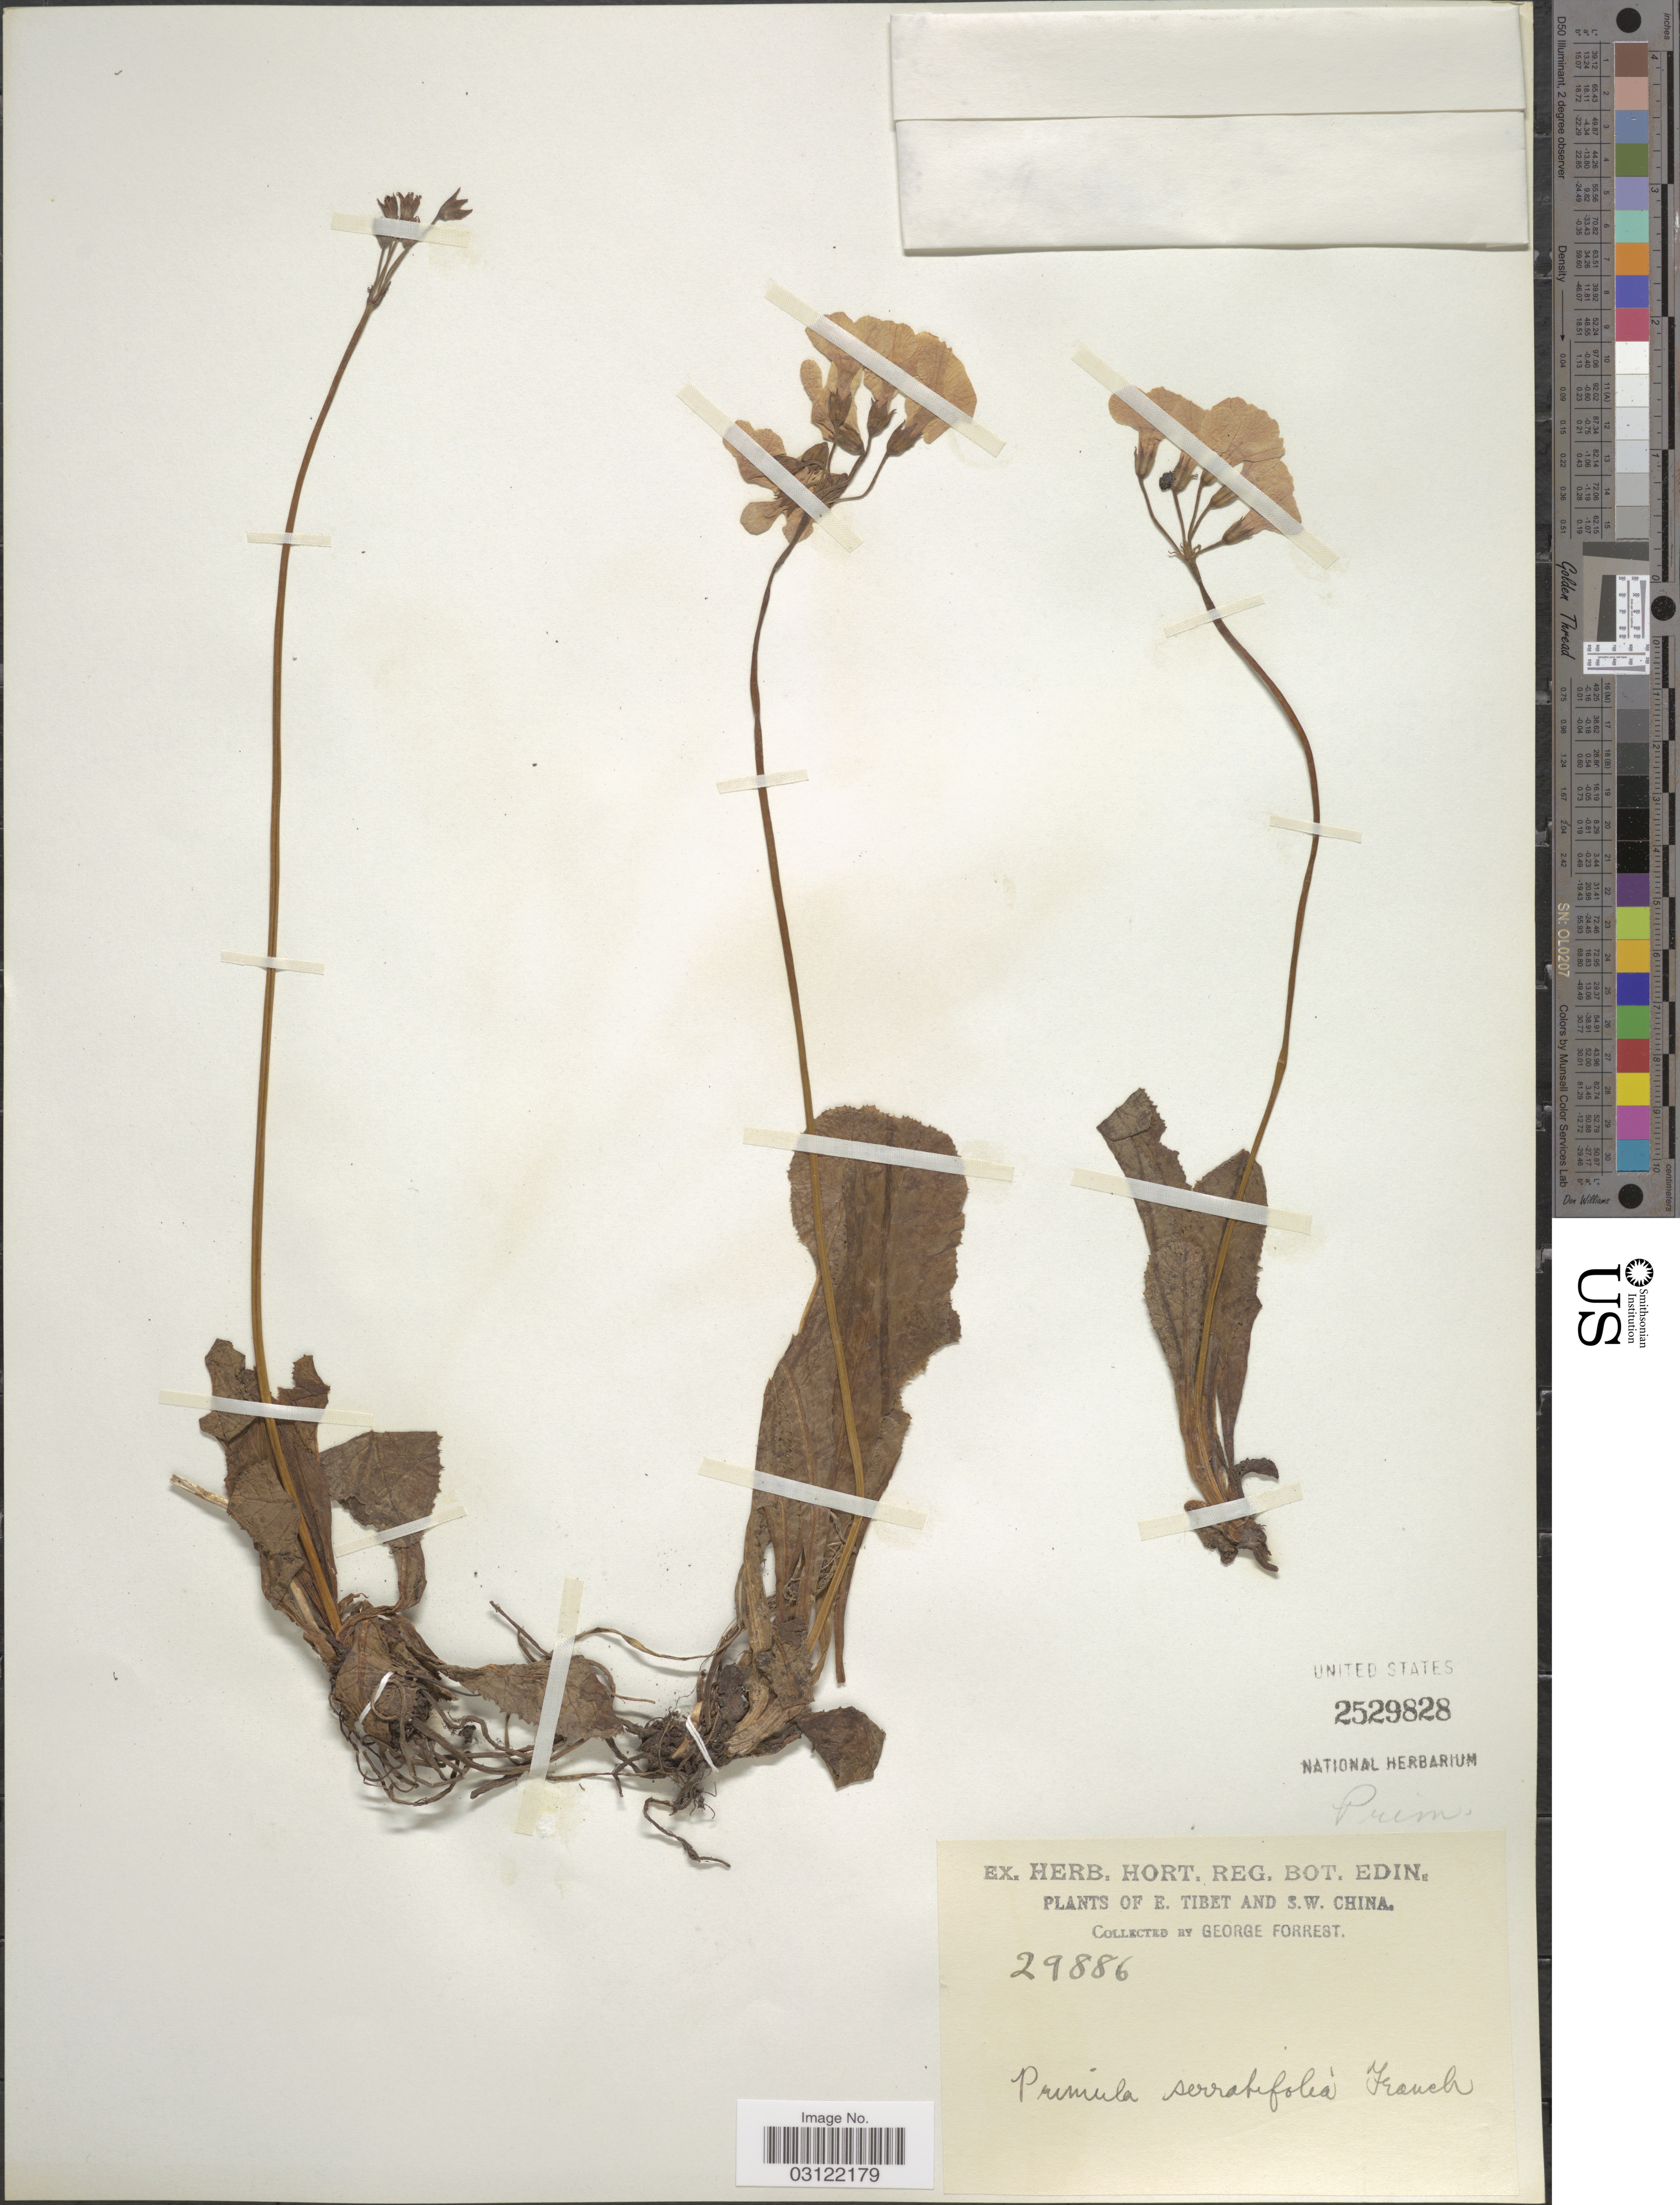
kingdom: Plantae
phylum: Tracheophyta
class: Magnoliopsida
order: Ericales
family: Primulaceae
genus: Primula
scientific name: Primula serratifolia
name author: Franch.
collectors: G. Forrest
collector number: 29886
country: China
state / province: Xizang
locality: E. Tibet and S. W. C‌hina.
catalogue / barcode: US 2529828